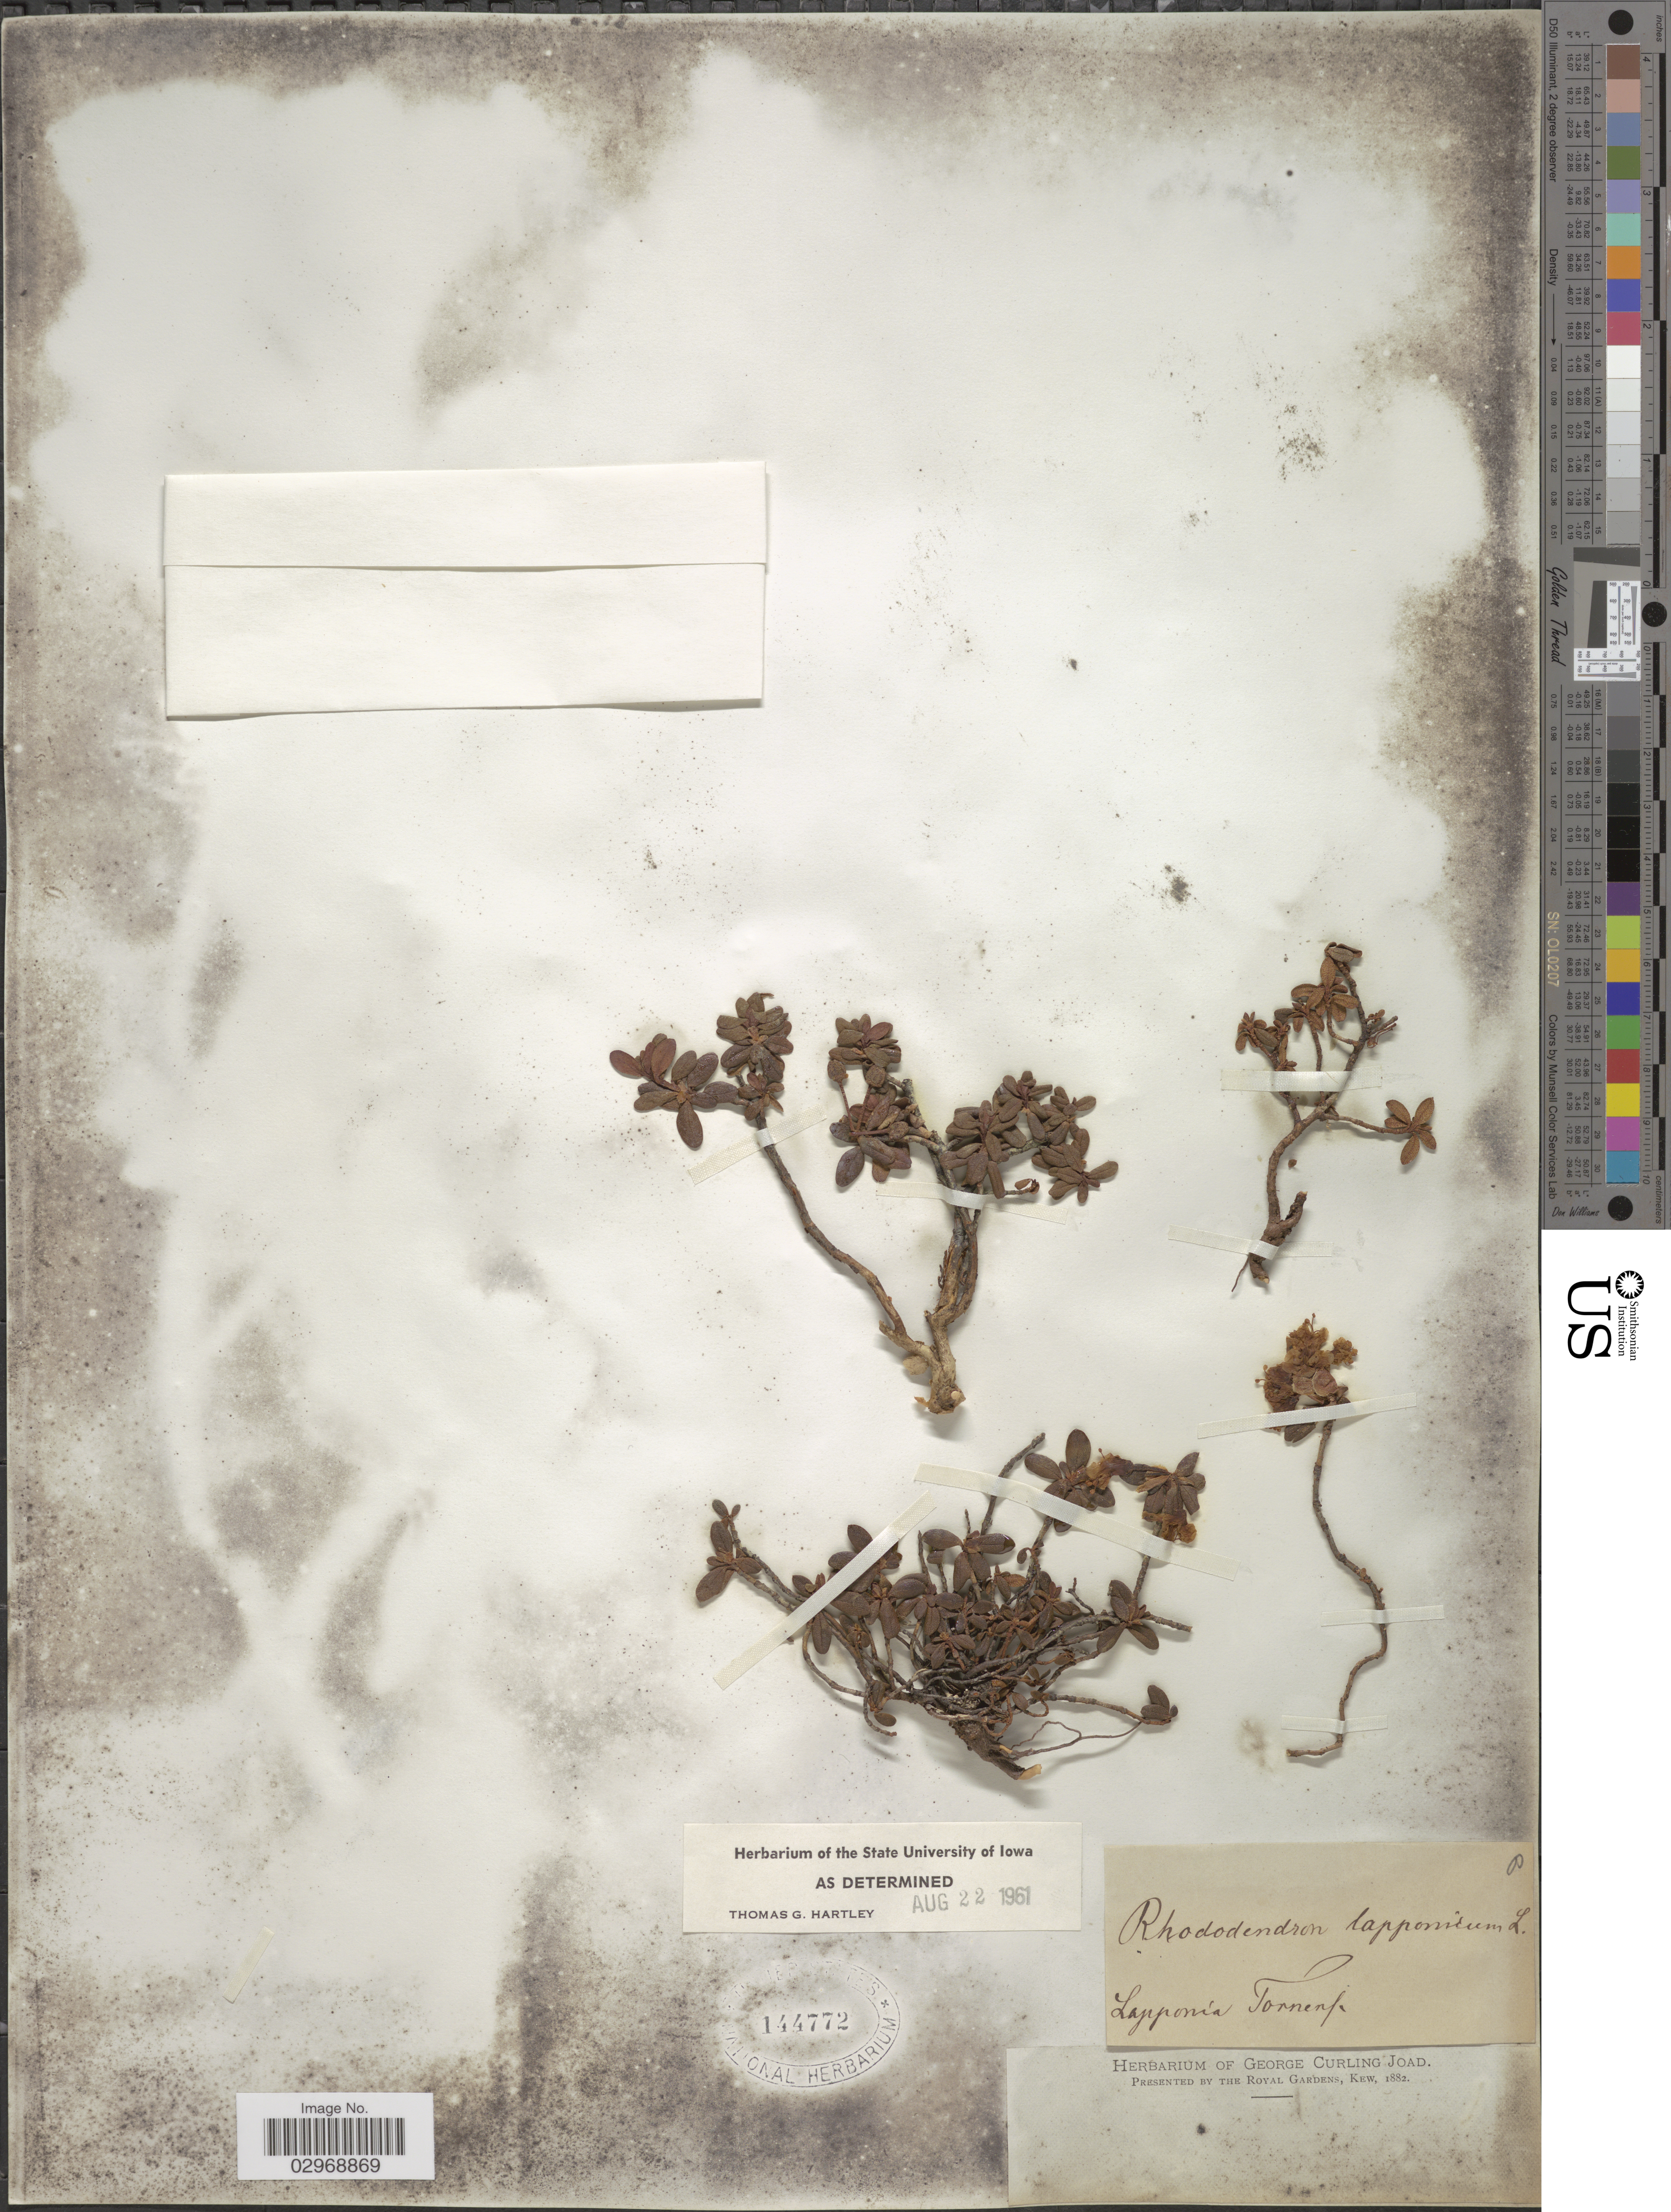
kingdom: Plantae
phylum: Tracheophyta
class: Magnoliopsida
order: Ericales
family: Ericaceae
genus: Rhododendron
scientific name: Rhododendron lapponicum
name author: (L.) Wahlenb.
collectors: ex herb. George Curling Joad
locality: Lapponia Tornep.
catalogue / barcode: US 144772